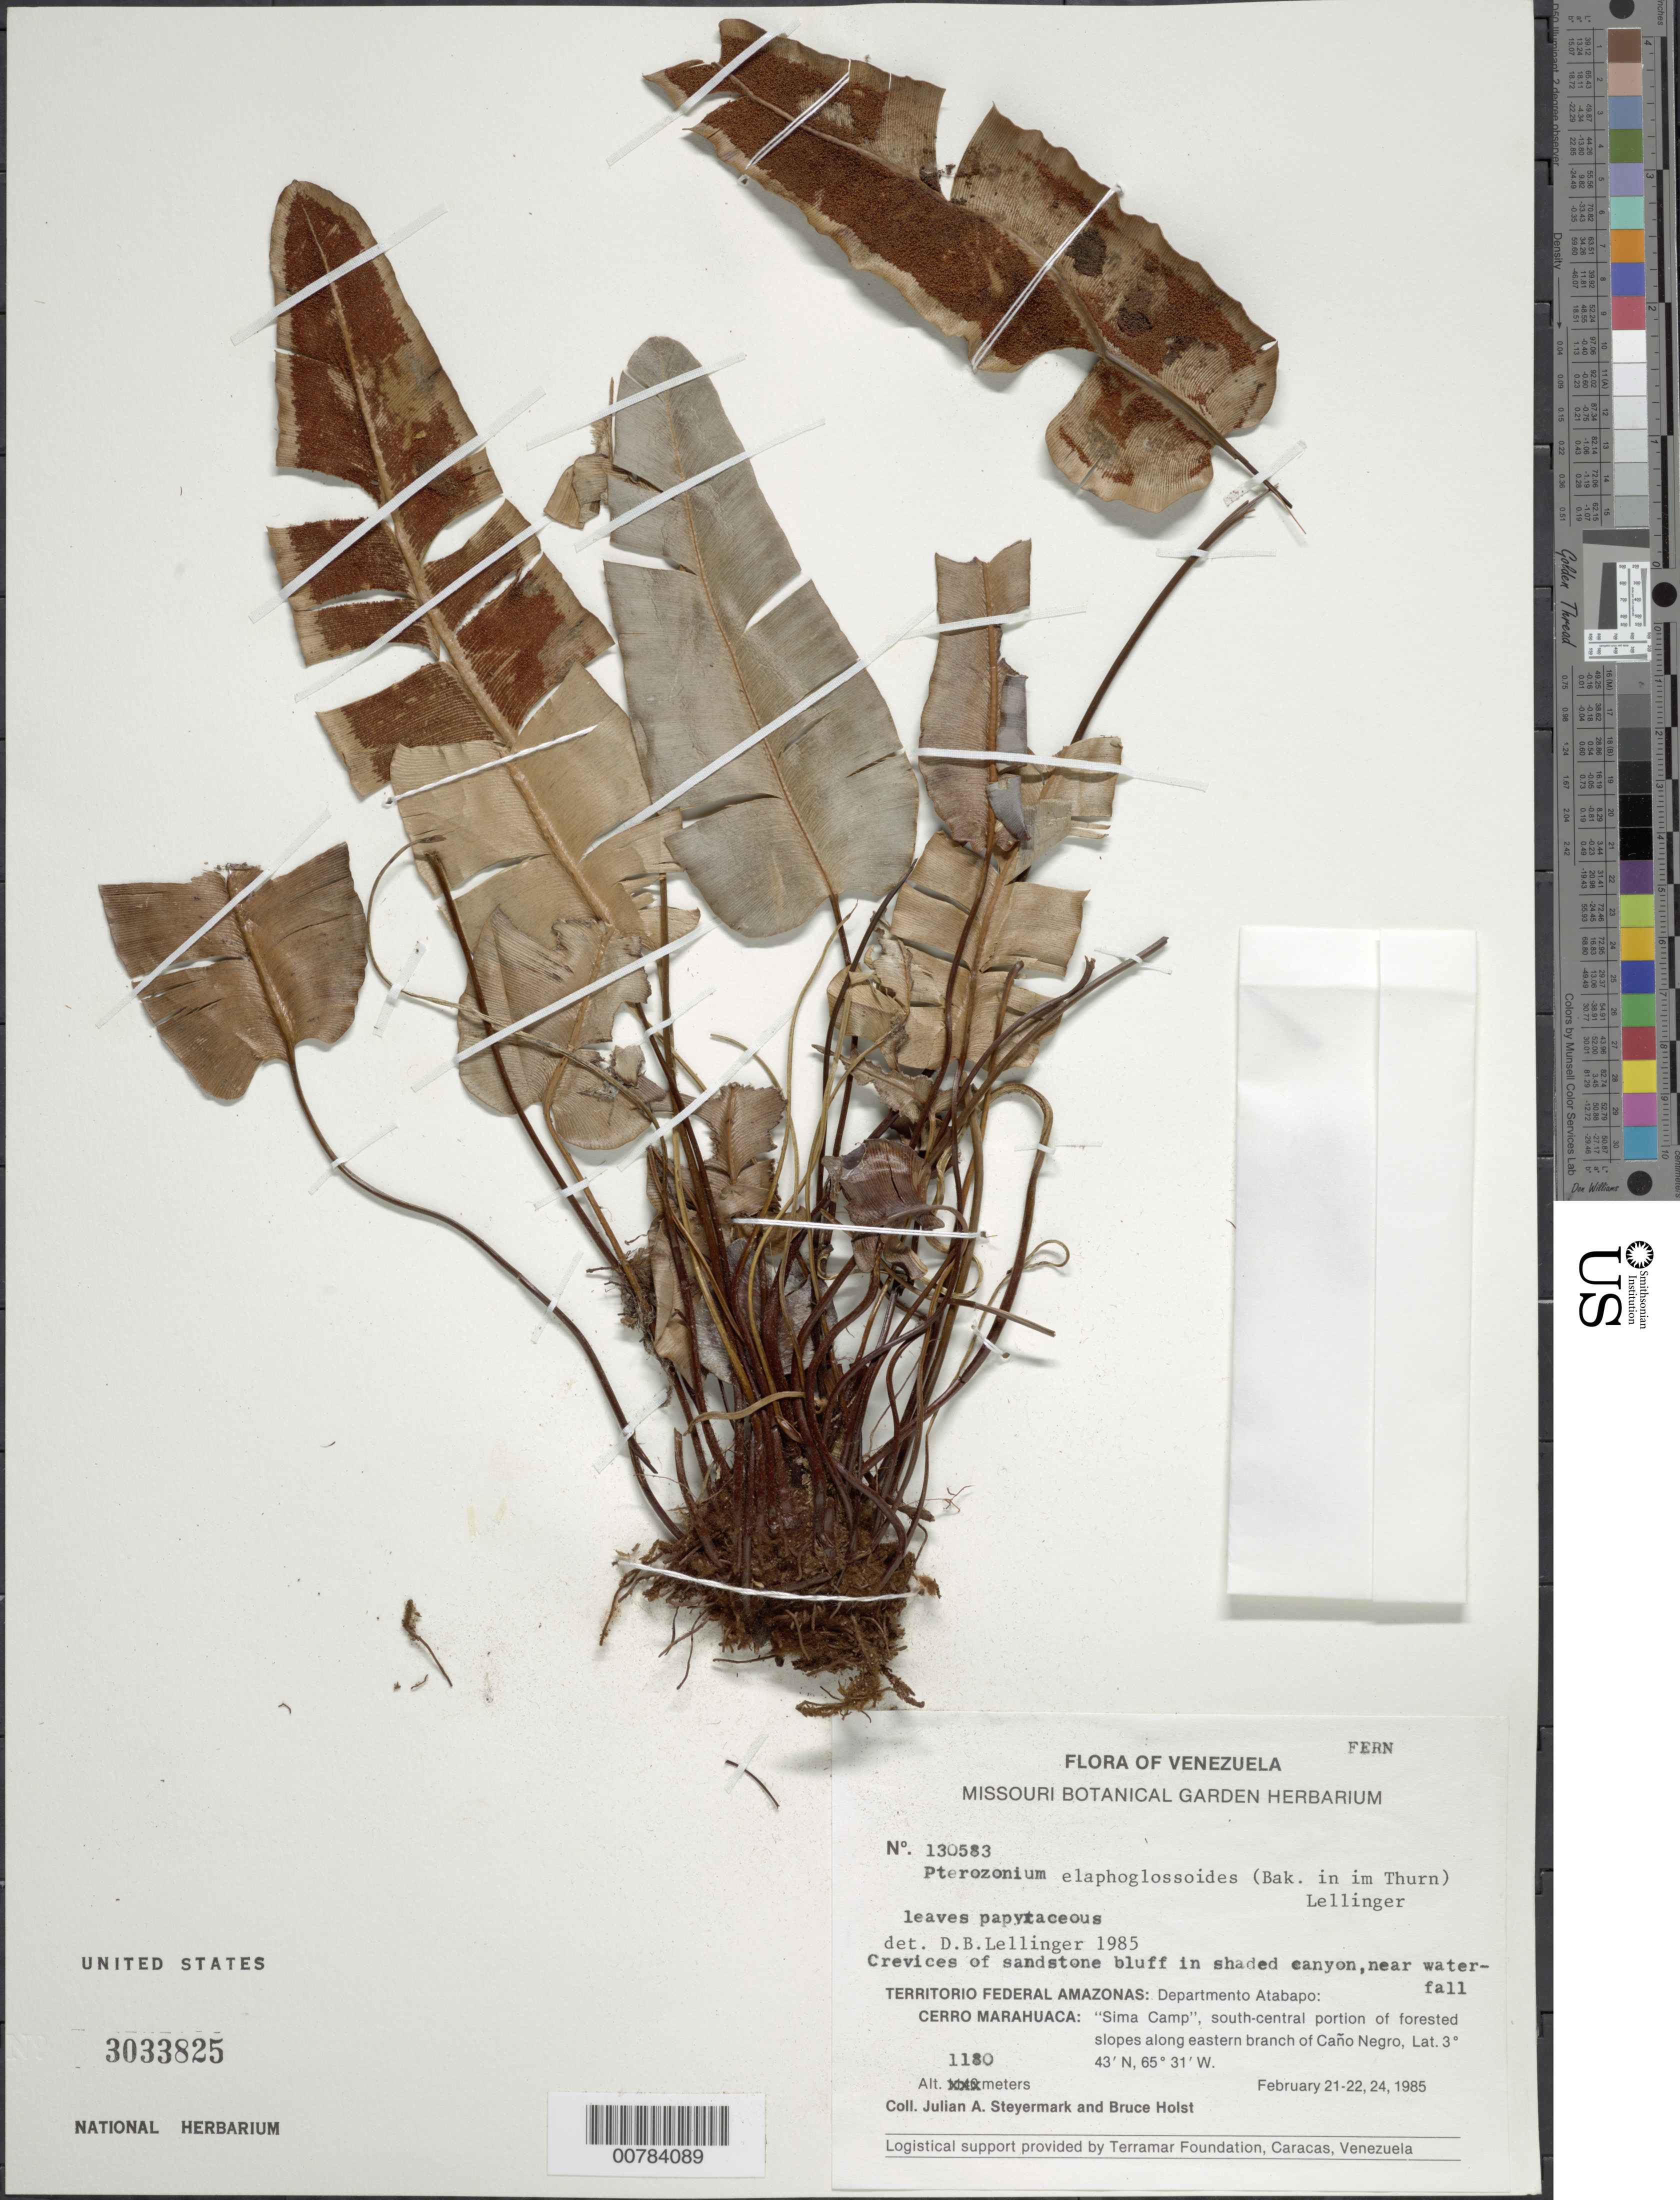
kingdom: Plantae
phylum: Tracheophyta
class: Polypodiopsida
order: Polypodiales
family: Pteridaceae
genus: Pterozonium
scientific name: Pterozonium elaphoglossoides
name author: (Baker) Lellinger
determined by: Lellinger, David B., (BOT), Smithsonian Institution - National Museum of Natural History (UNITED STATES)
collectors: J. Steyermark & B. Holst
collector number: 130583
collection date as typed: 21-Feb-85 to 24-Feb-85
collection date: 1985-02-21/1985-02-24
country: Venezuela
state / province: Amazonas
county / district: Atabapo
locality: Caño Negro, upstream from "Sima Camp", along branch of Caño Negro, south-central portion of meseta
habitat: Forested slpes along river; crevices of sandstone bluff in shaded canyon, near waterfall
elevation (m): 1180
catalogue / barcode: US 3033825